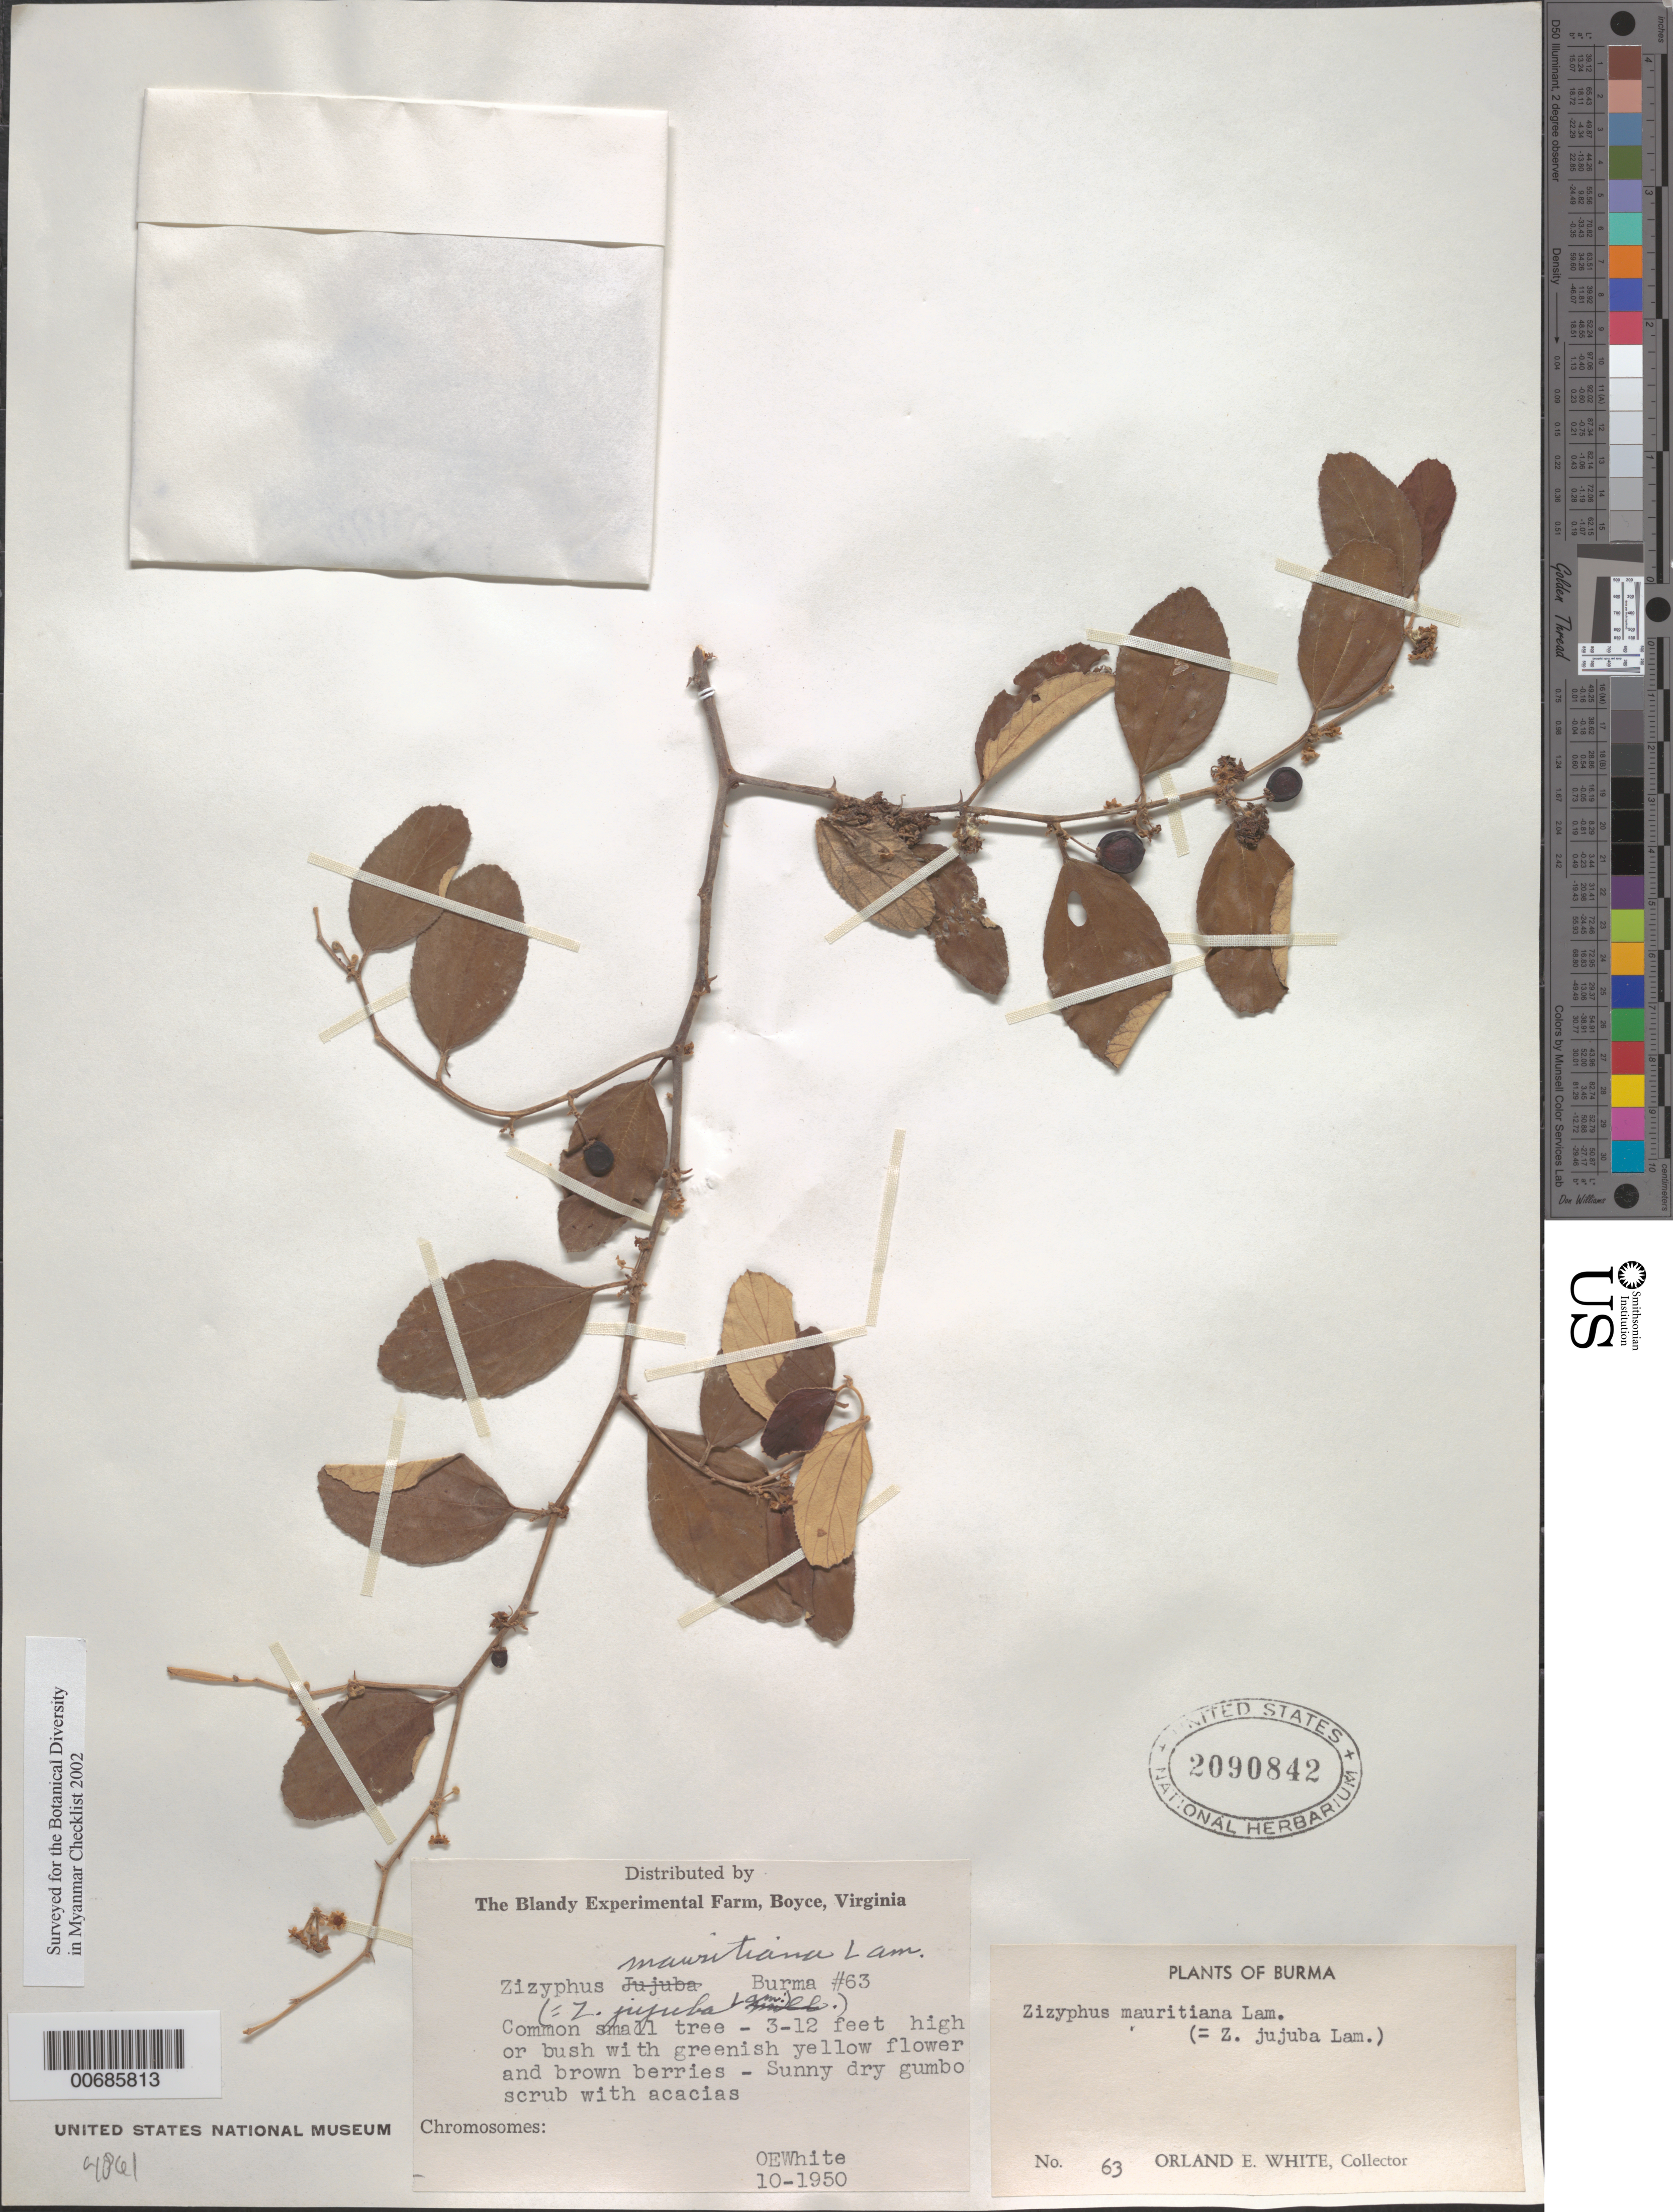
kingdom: Plantae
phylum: Tracheophyta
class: Magnoliopsida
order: Rosales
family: Rhamnaceae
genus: Ziziphus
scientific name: Ziziphus mauritiana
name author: Lam.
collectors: O. E. White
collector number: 63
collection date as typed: Oct 1950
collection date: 1950-10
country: Myanmar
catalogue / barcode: US 2090842